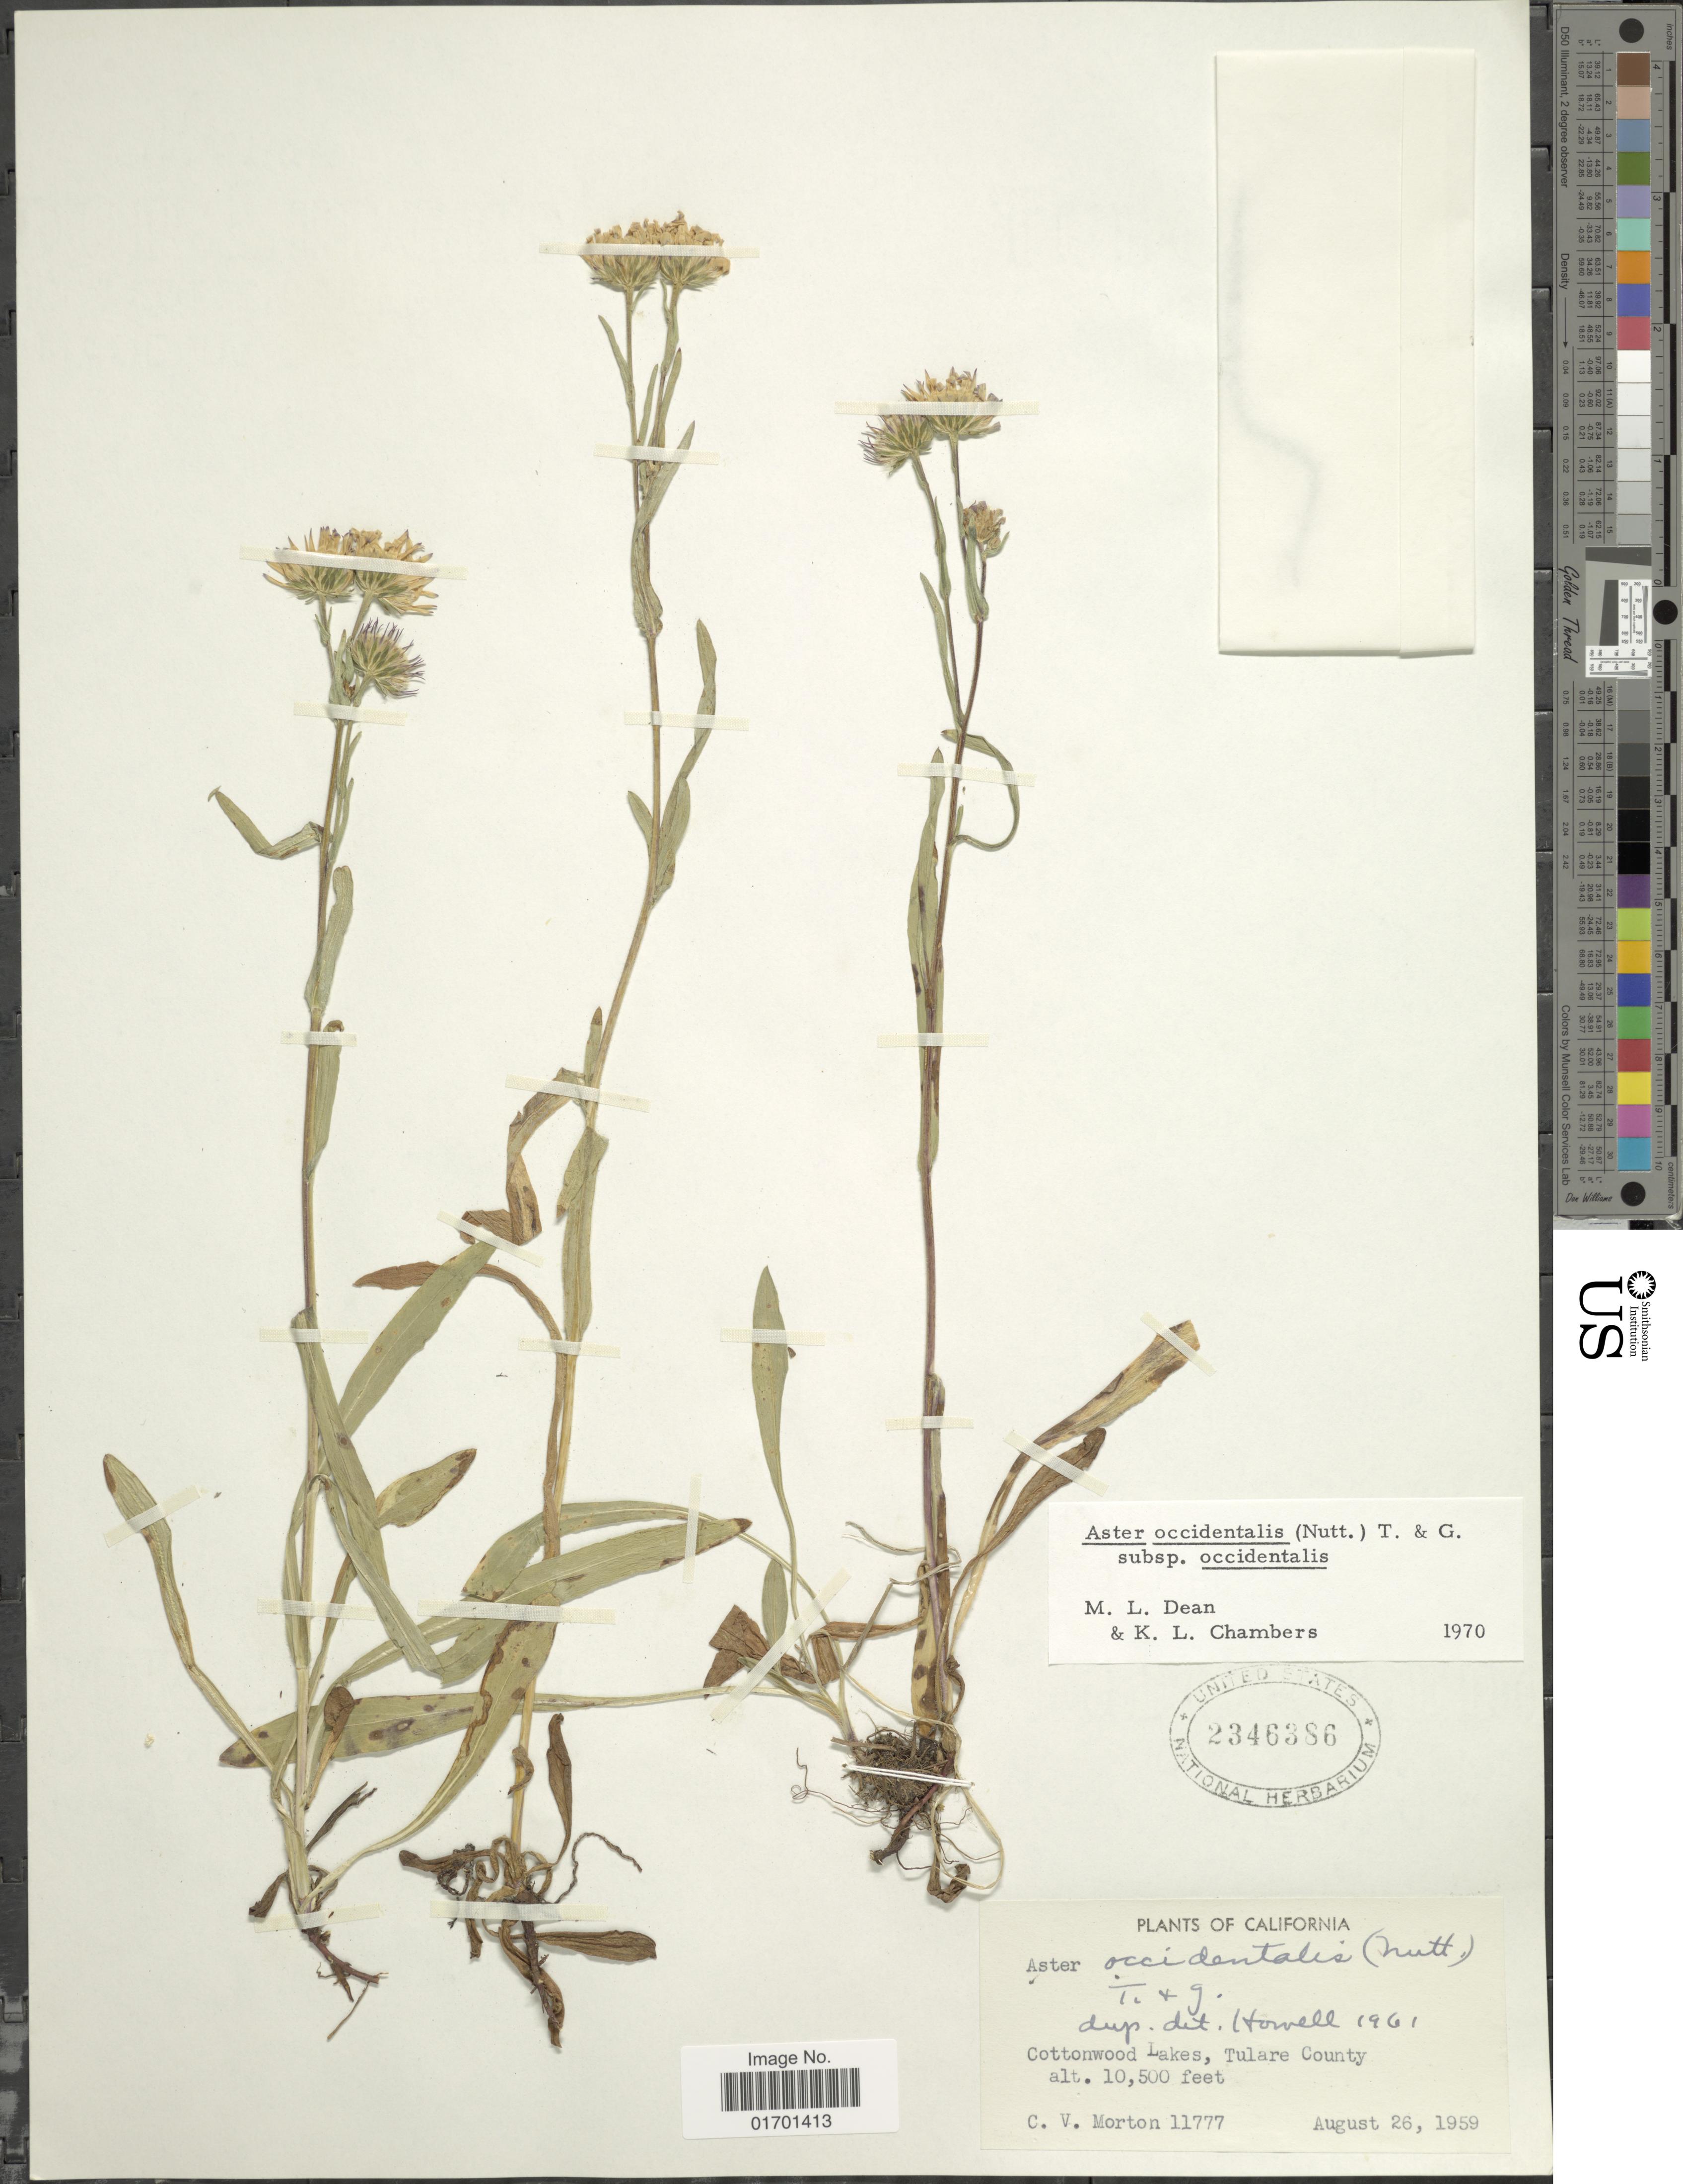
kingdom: Plantae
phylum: Tracheophyta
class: Magnoliopsida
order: Asterales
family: Asteraceae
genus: Symphyotrichum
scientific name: Symphyotrichum spathulatum var. spathulatum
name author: (Lindl.) G.L. Nesom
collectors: C. V. Morton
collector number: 11777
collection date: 1959-08-26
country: United States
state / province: California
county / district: Tulare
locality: Cottonwood Lakes, Tulare County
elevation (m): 3200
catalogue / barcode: US 2346386